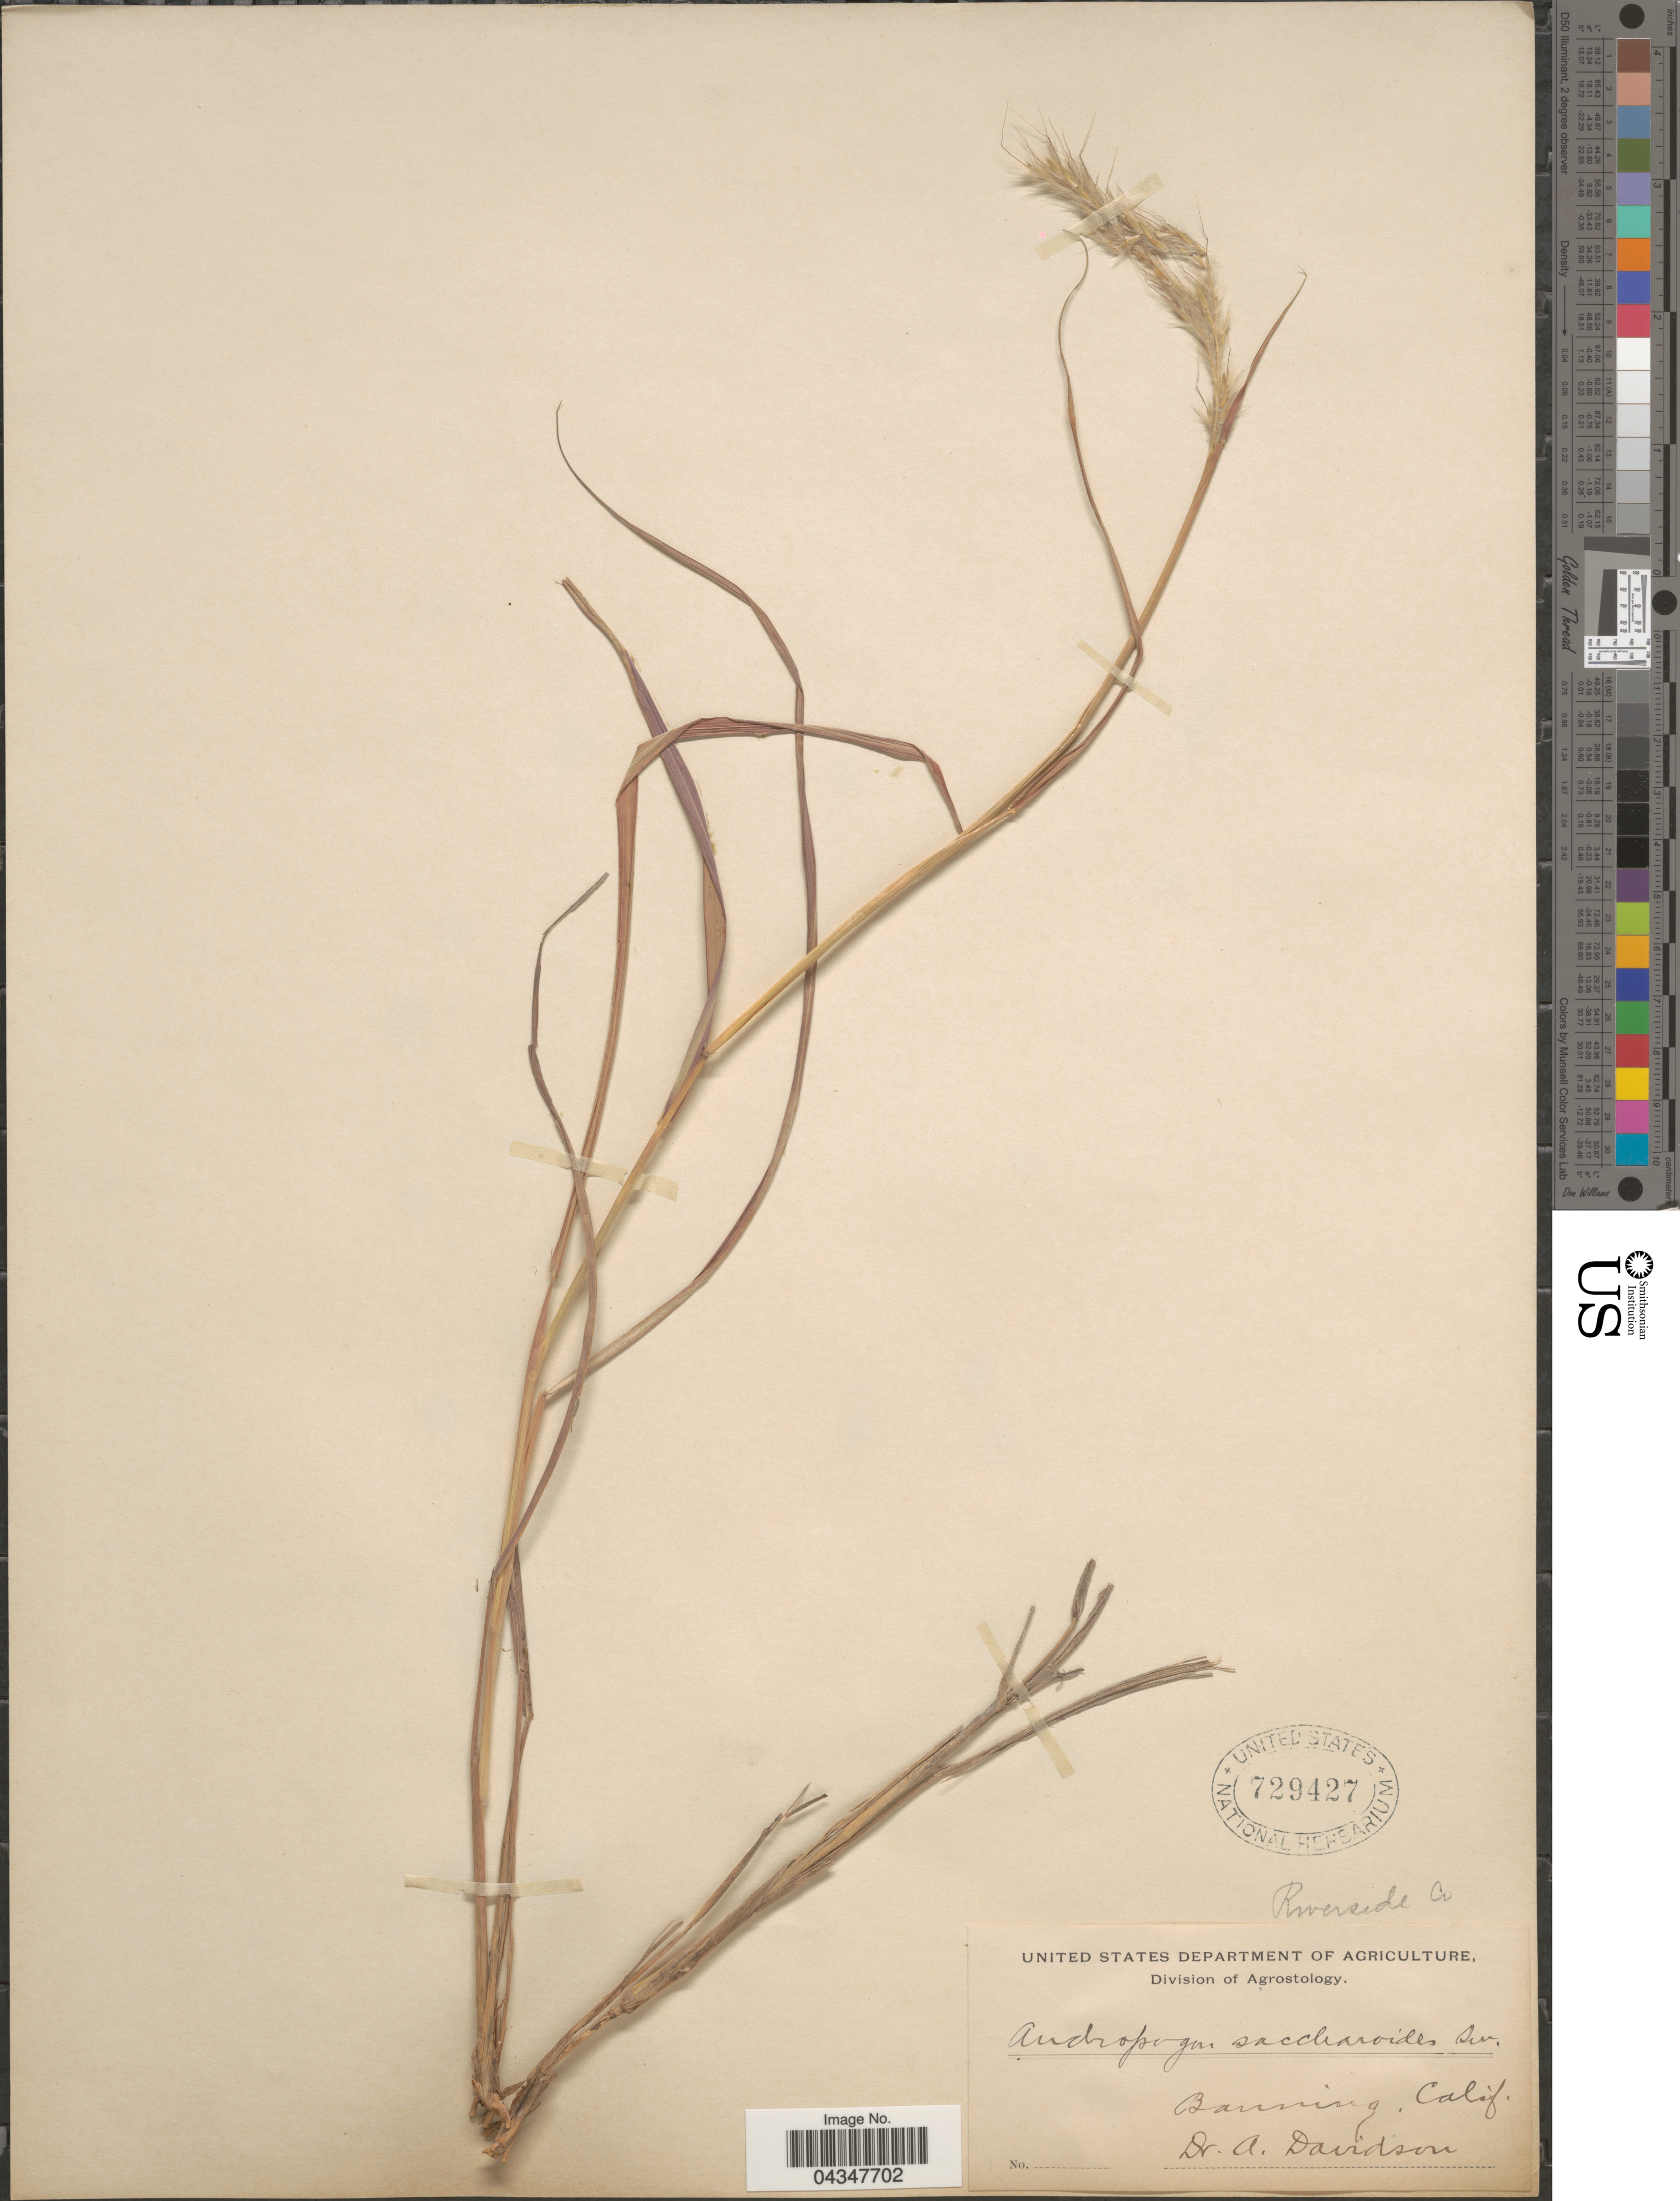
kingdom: Plantae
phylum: Tracheophyta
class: Liliopsida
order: Poales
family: Poaceae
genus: Bothriochloa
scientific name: Bothriochloa barbinodis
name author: (Lag.) Herter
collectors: A. Davidson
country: United States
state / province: California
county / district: Riverside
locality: Riverside Co. Banning.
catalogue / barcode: US 729427